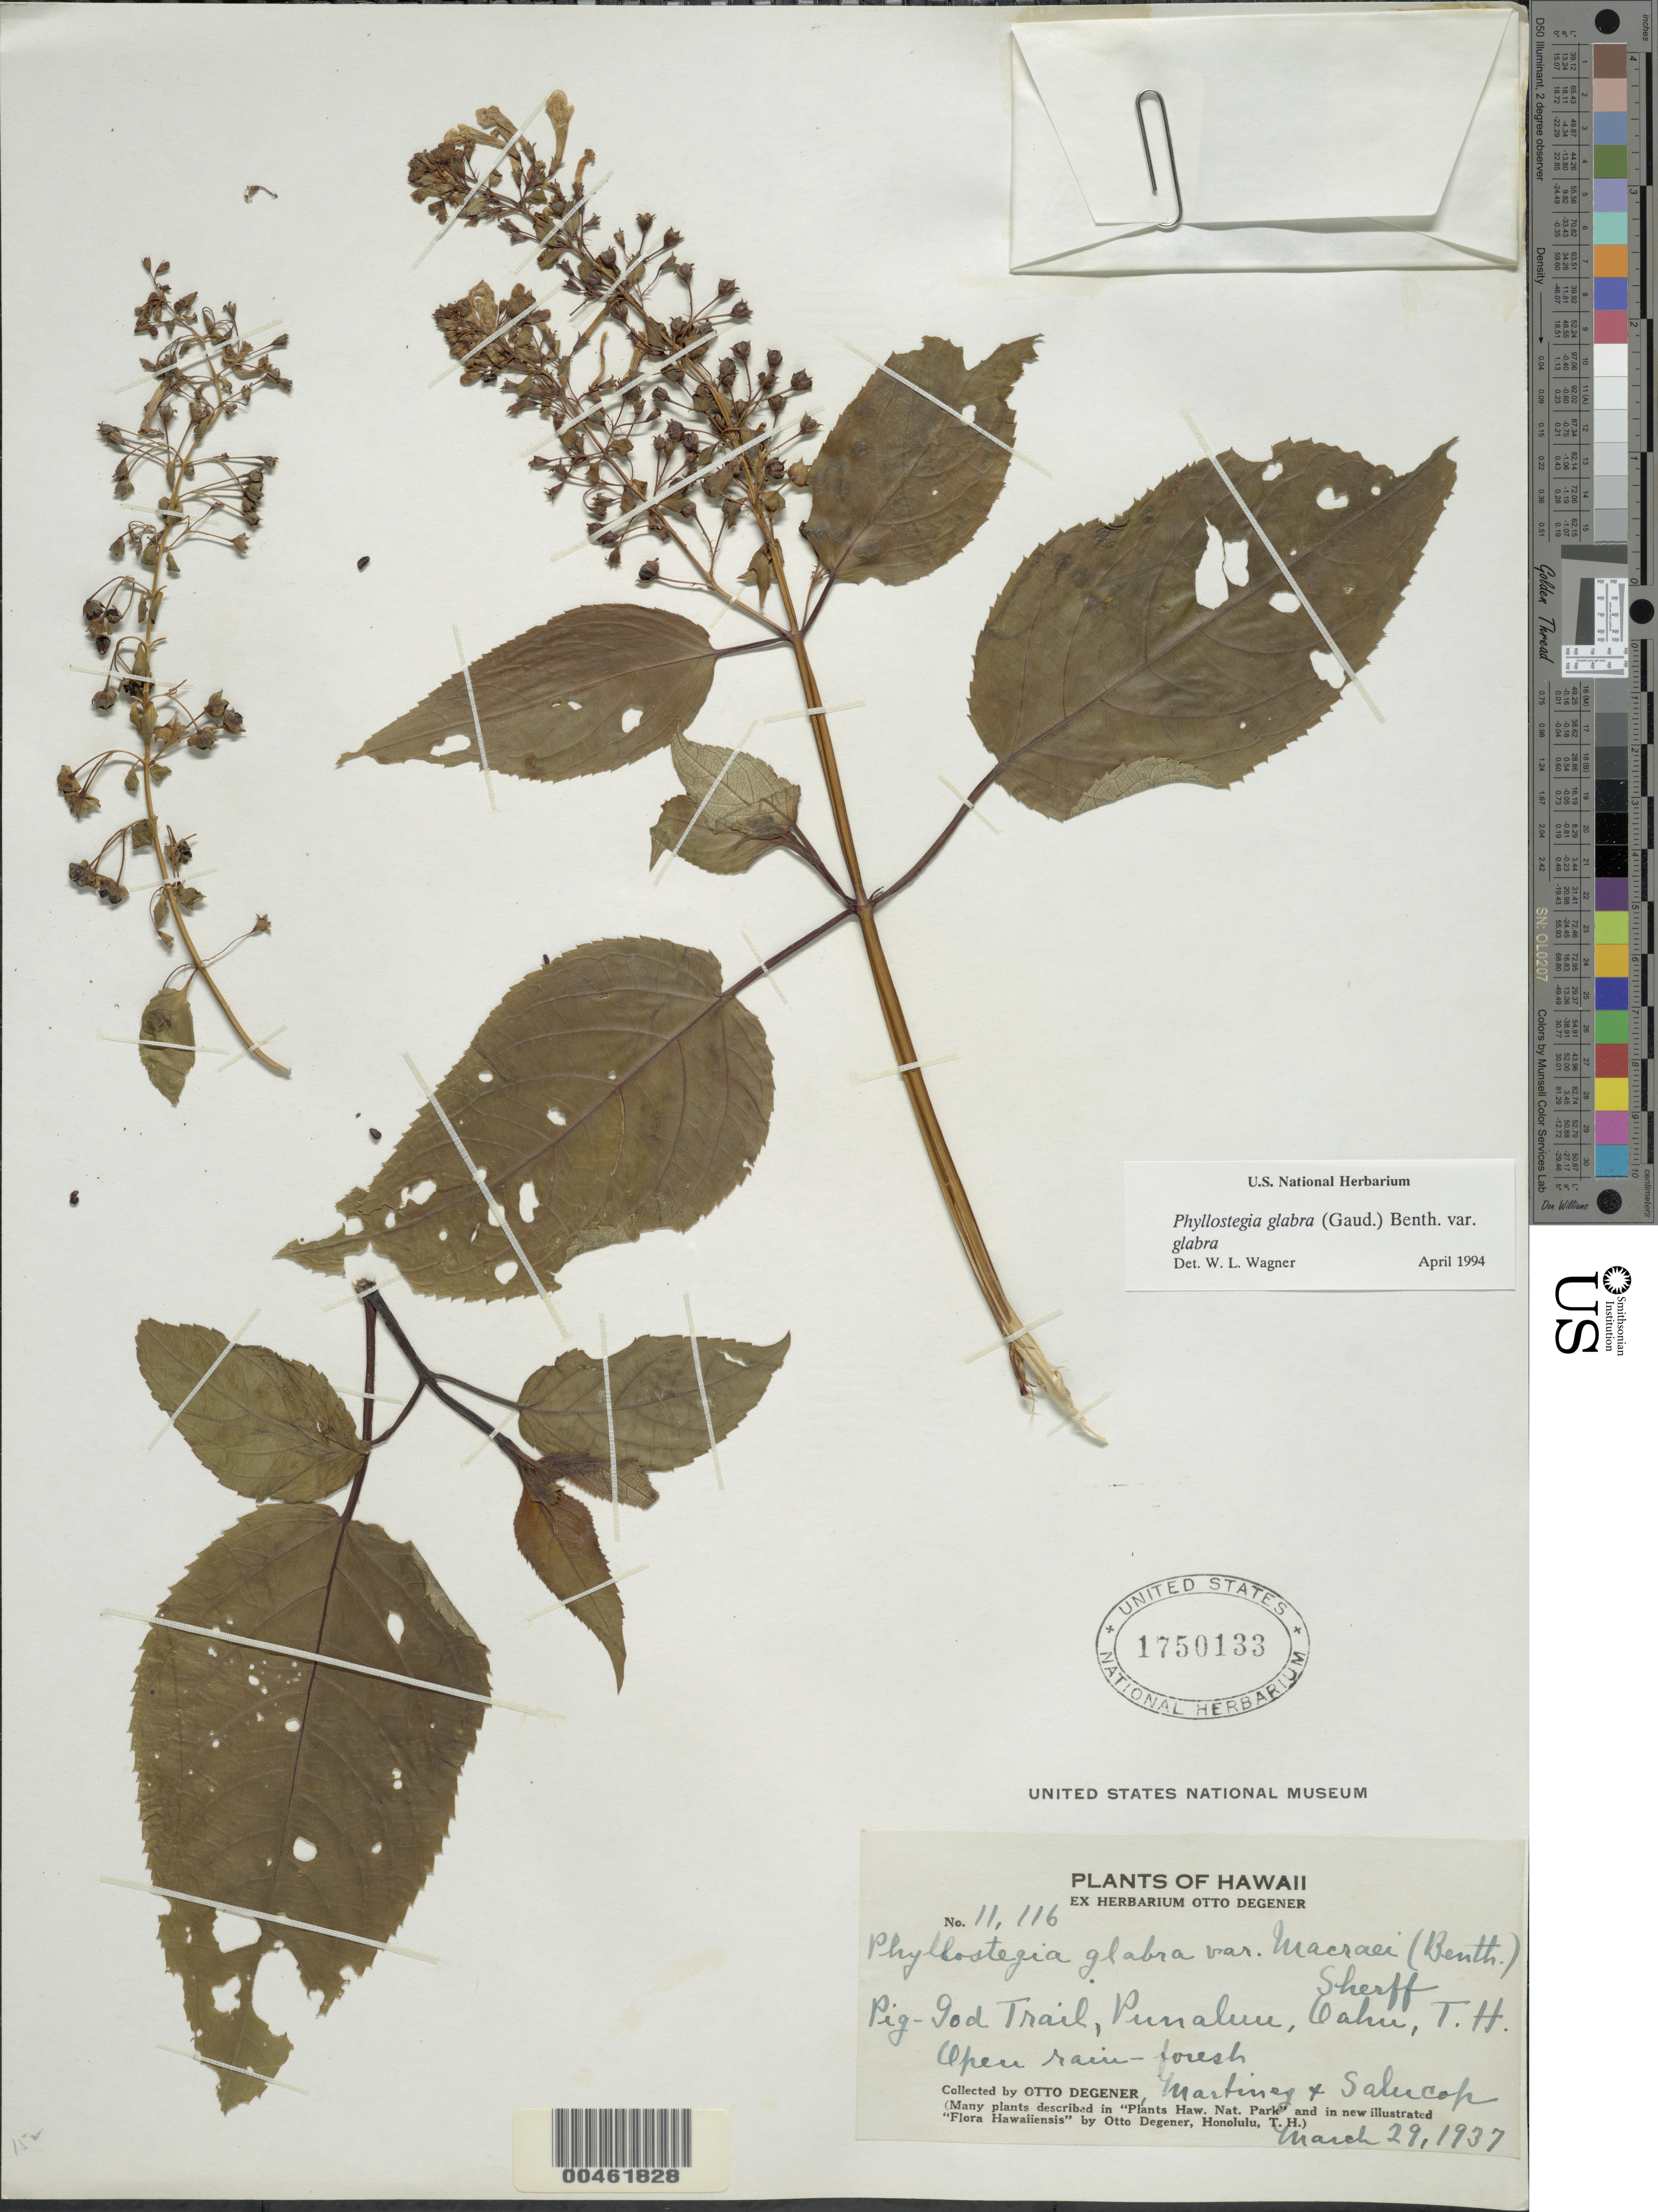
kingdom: Plantae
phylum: Tracheophyta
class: Magnoliopsida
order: Lamiales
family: Lamiaceae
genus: Phyllostegia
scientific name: Phyllostegia glabra var. glabra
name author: (Gaudich.) Benth.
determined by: Wagner, W. L., (BOT), Smithsonian Institution - National Museum of Natural History (UNITED STATES)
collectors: O. Degener, -- Martinez & -- Salucop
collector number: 11116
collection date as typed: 29 Mar 1937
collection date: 1937-03-29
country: United States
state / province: Hawaii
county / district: Honolulu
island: Oahu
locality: Pig-God Trail, Punaluu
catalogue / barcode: US 1750133